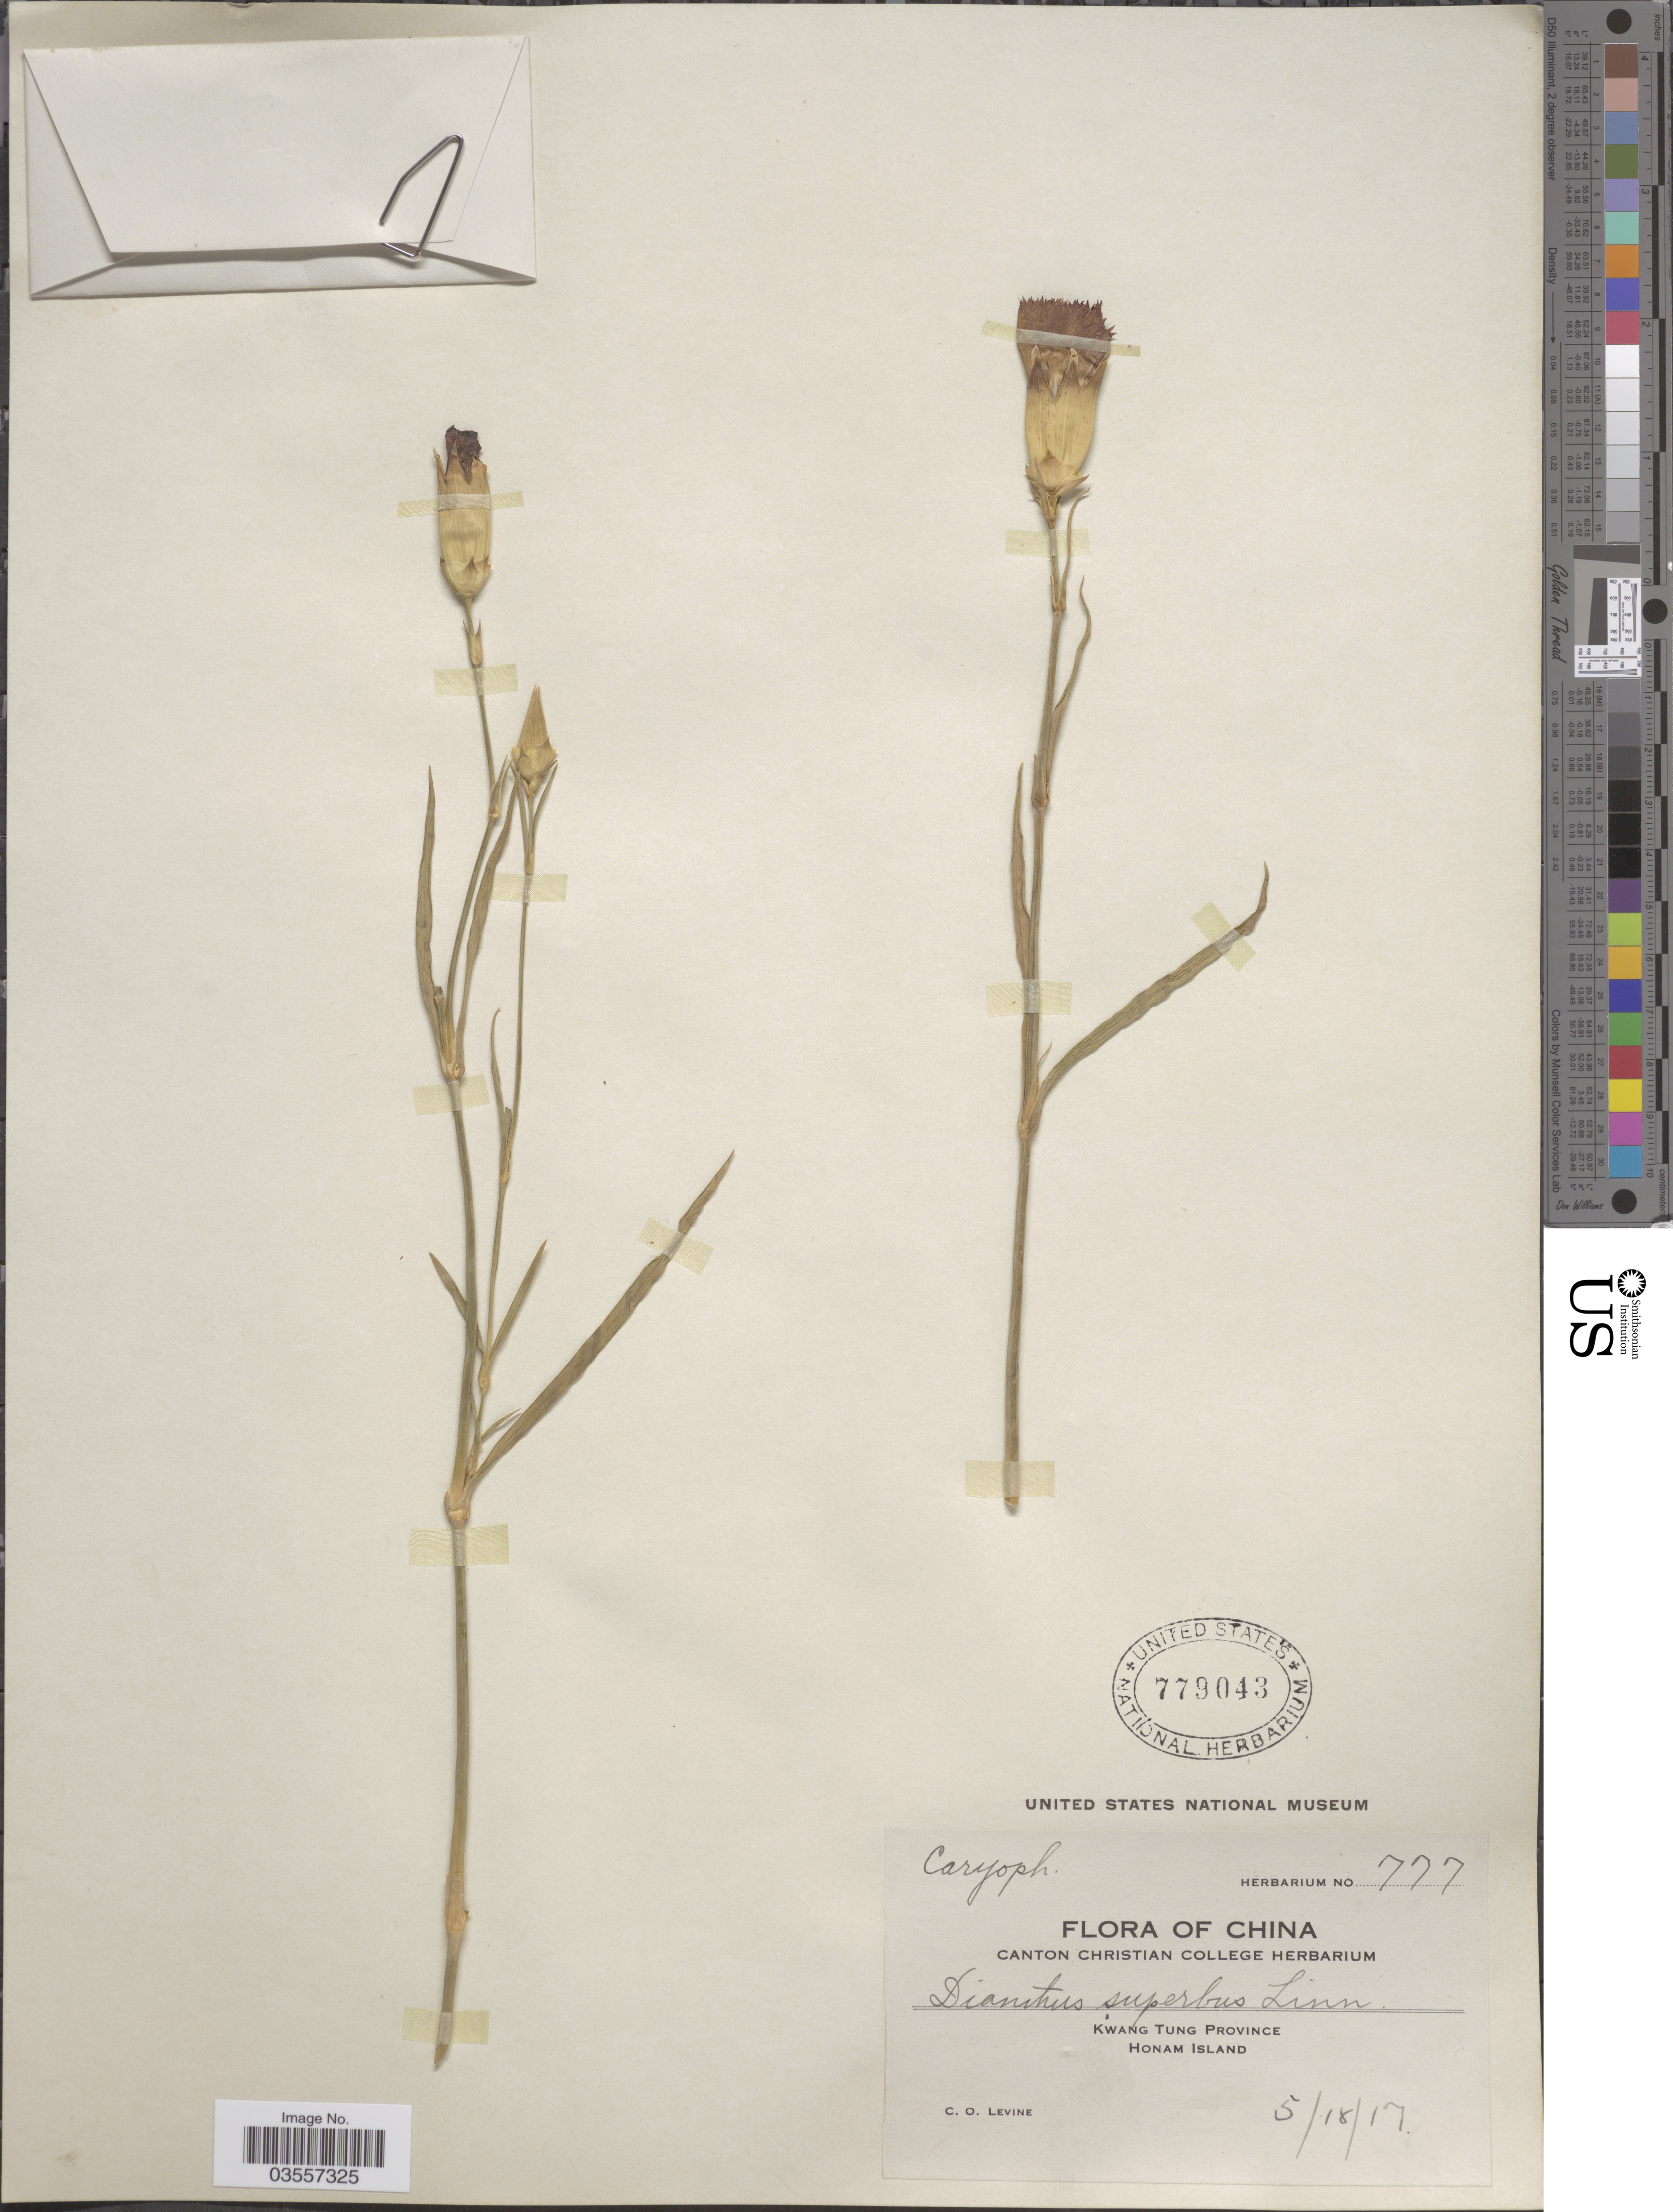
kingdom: Plantae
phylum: Tracheophyta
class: Magnoliopsida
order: Caryophyllales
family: Caryophyllaceae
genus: Dianthus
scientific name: Dianthus superbus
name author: L.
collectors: C. O. Levine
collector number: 777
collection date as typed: Transcribed d/m/y: 18/5/17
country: China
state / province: Guangdong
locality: Kwang Tung Province. Honam Island.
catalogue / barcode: US 779043